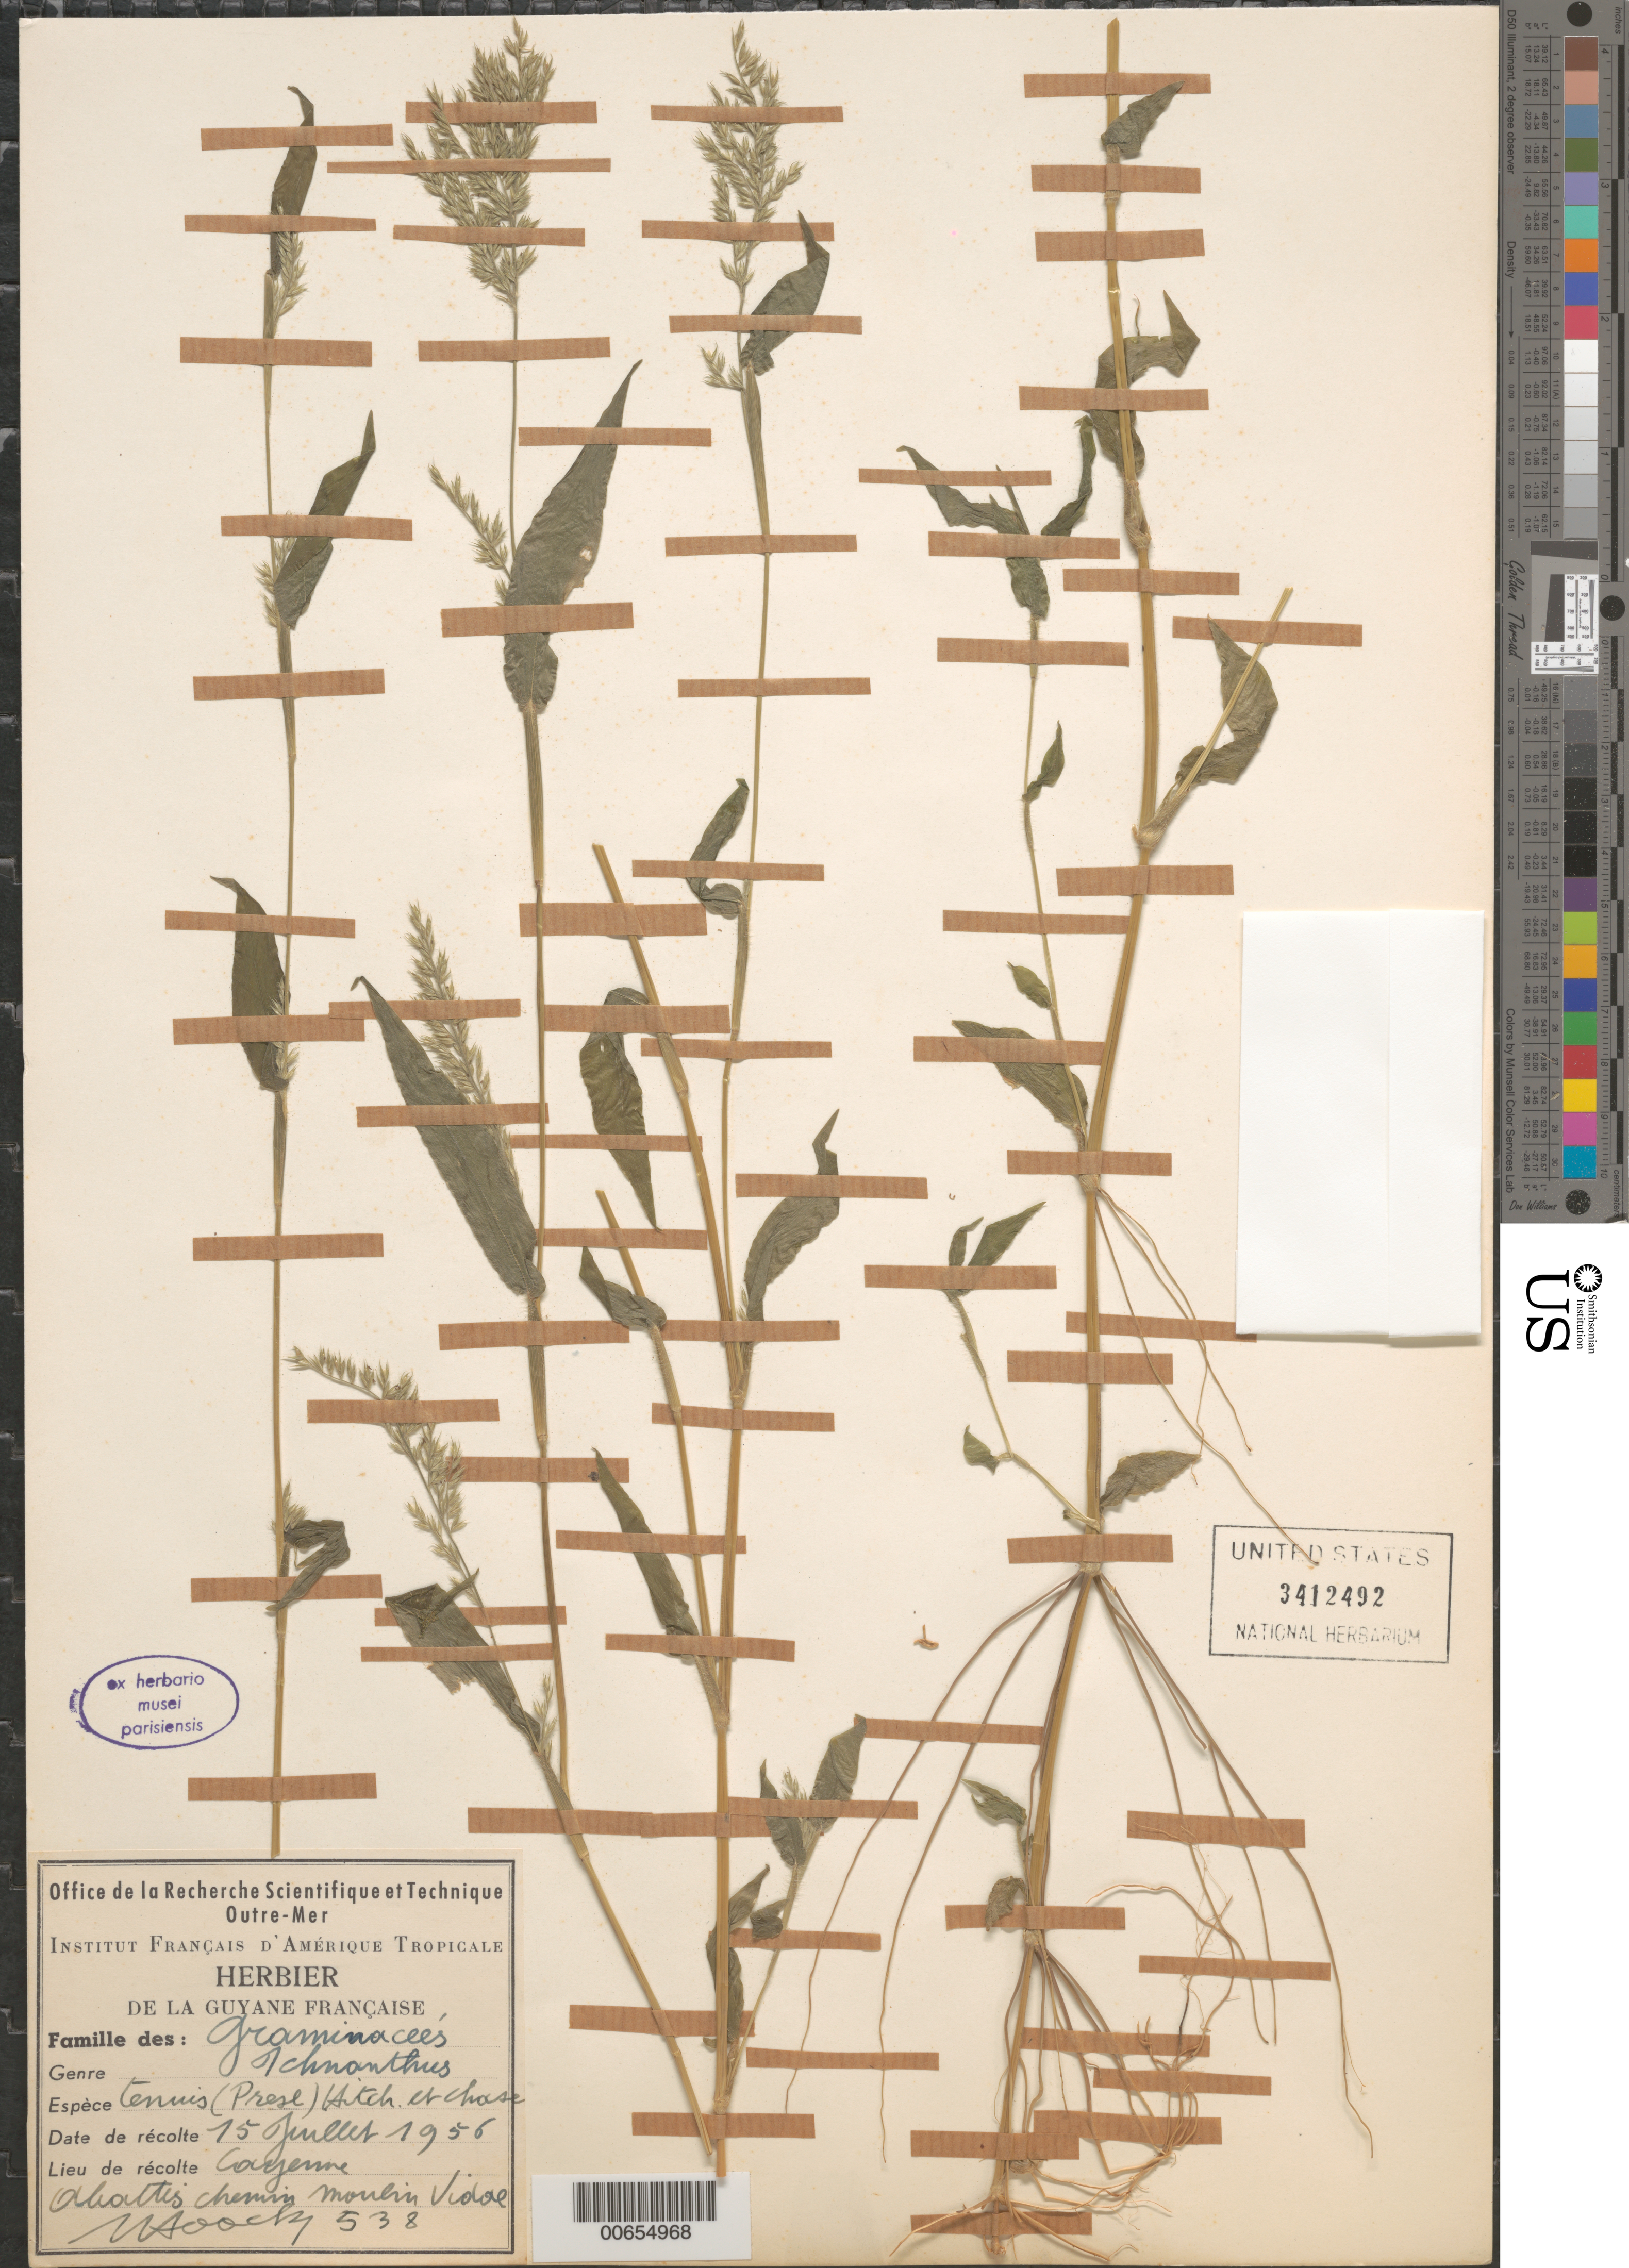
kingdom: Plantae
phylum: Tracheophyta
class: Liliopsida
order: Poales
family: Poaceae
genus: Ichnanthus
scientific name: Ichnanthus tenuis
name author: (J. Presl) Hitchc. & Chase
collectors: J. Hoock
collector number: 538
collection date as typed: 15-Jul-56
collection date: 1956-07-15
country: French Guiana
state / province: Cayenne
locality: Cayenne, abattis chemin moulin Vidal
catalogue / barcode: US 3412492